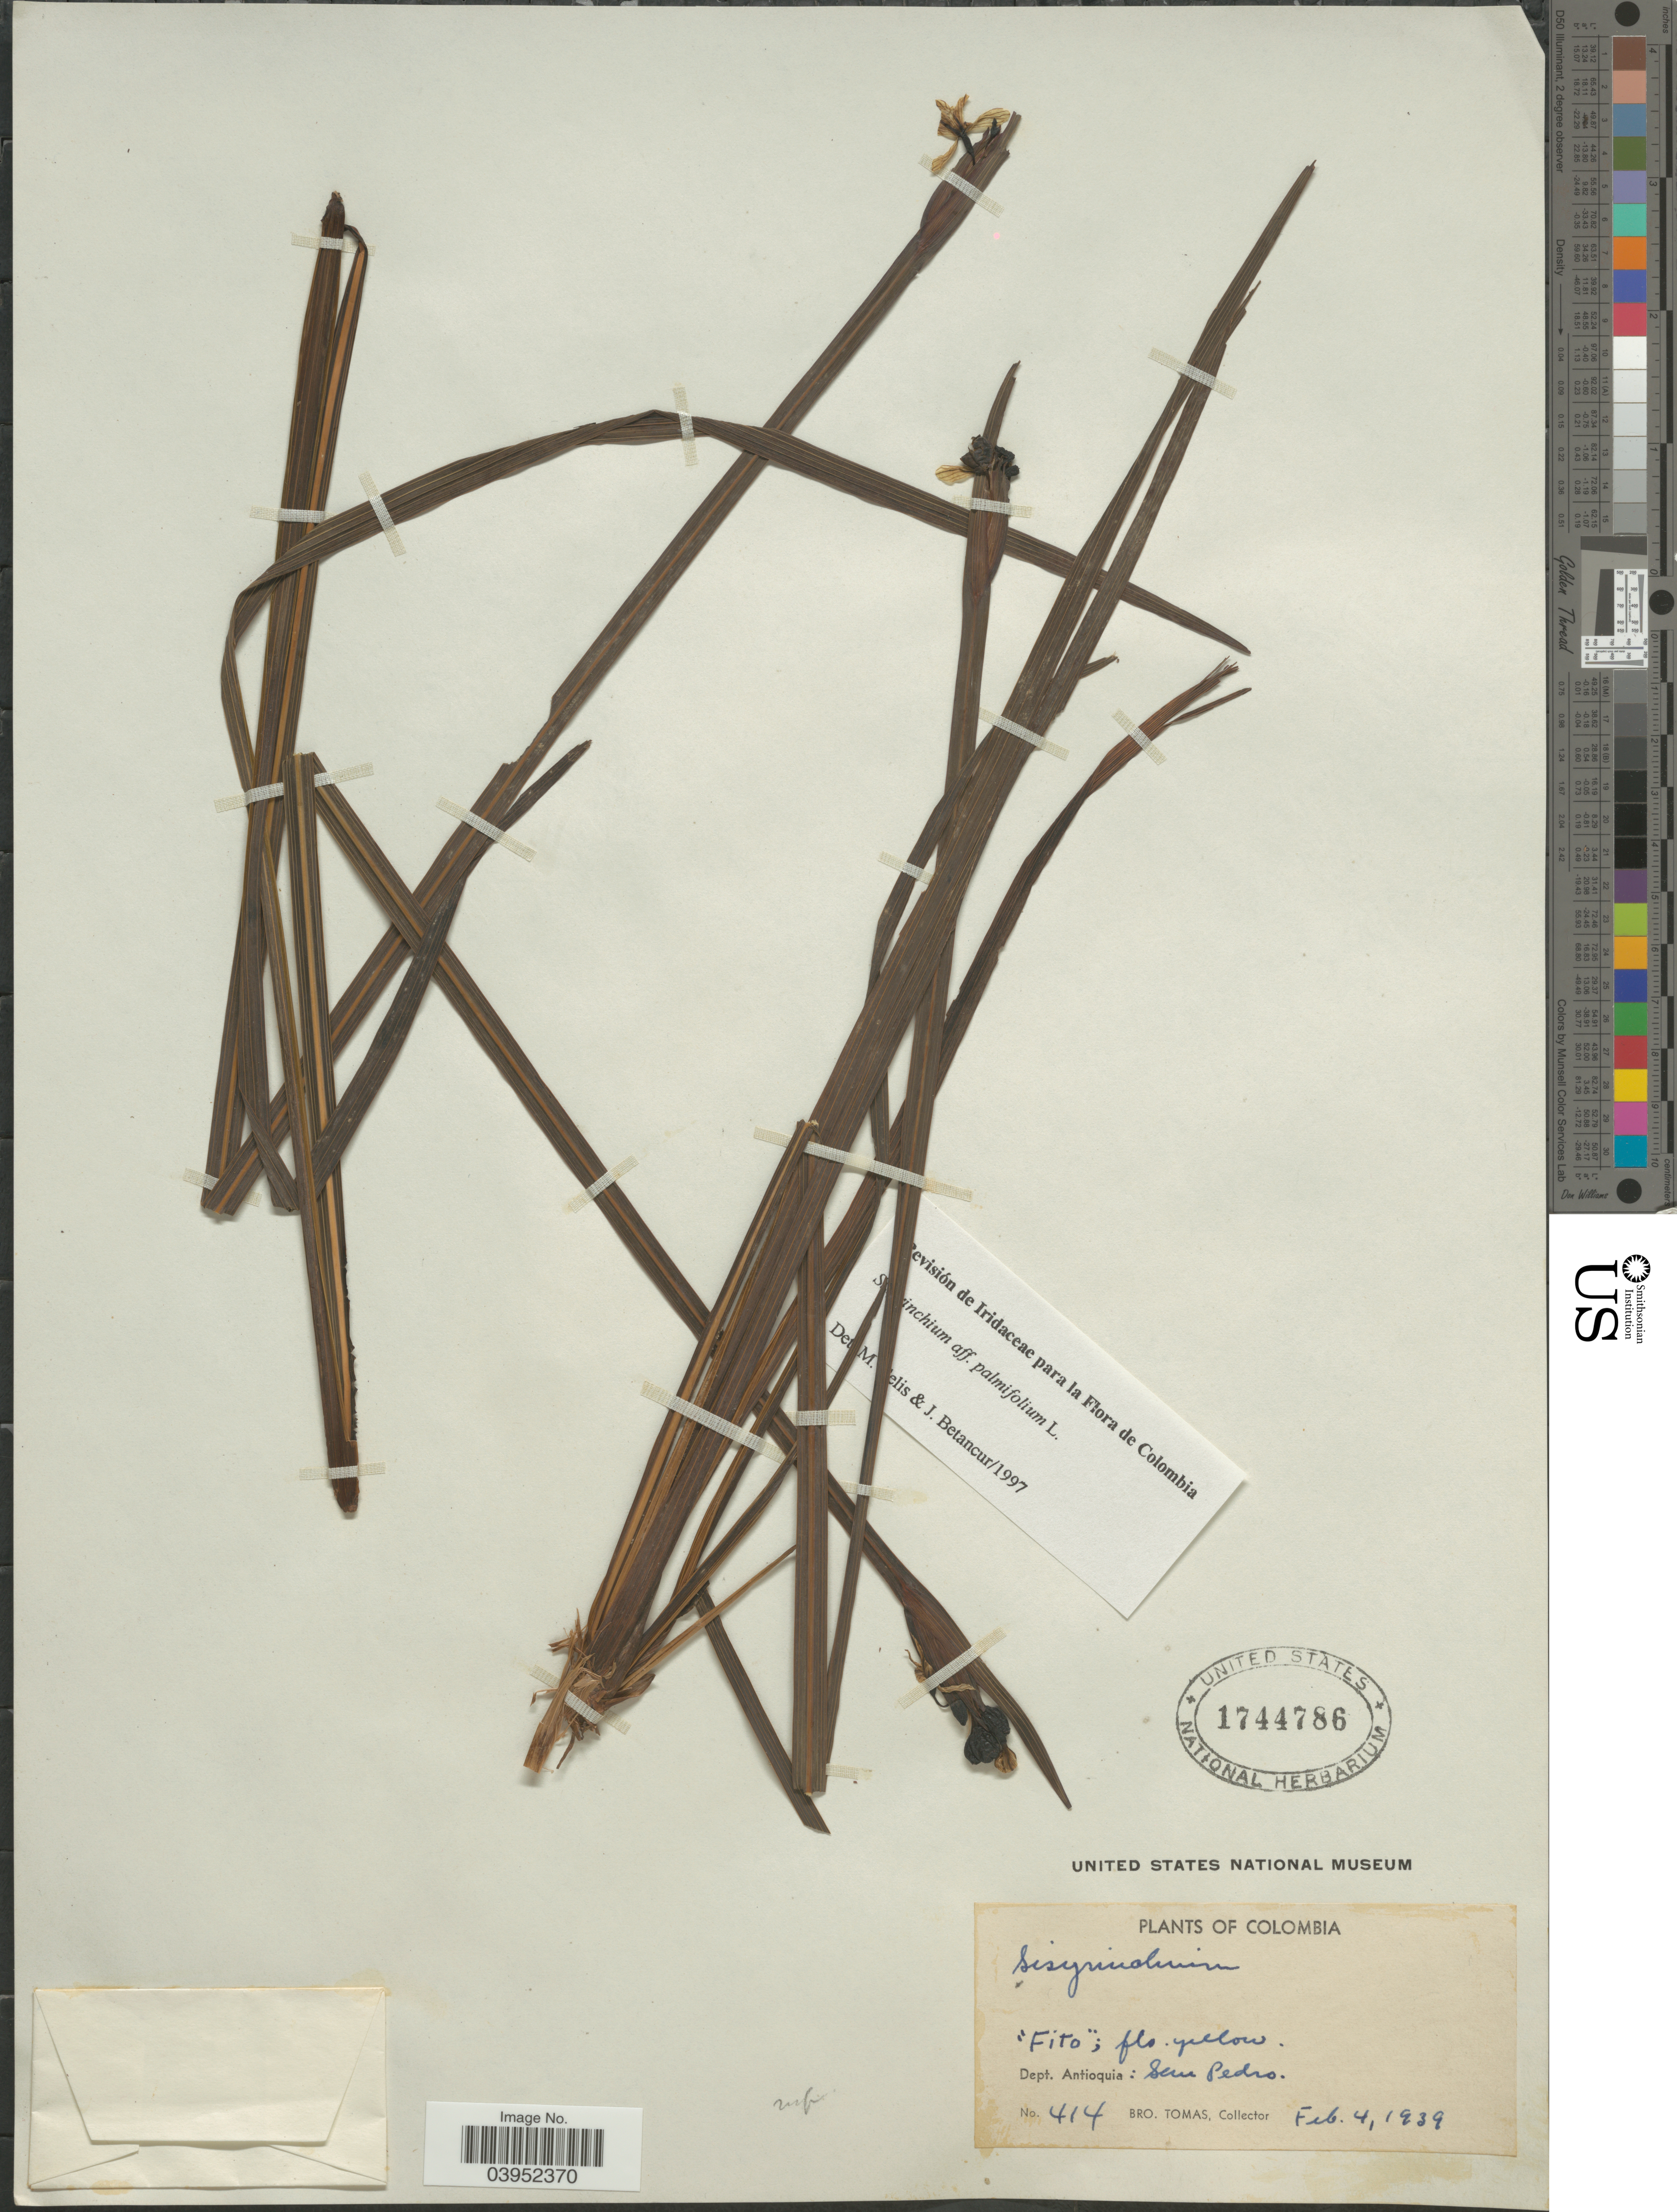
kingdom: Plantae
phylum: Tracheophyta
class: Liliopsida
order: Asparagales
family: Iridaceae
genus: Sisyrinchium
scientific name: Sisyrinchium palmifolium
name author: L.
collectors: B. Tomas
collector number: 414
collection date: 1939-02-04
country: Colombia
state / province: Antioquia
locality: Dept. Antioquia: San Pedro.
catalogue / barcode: US 1744786